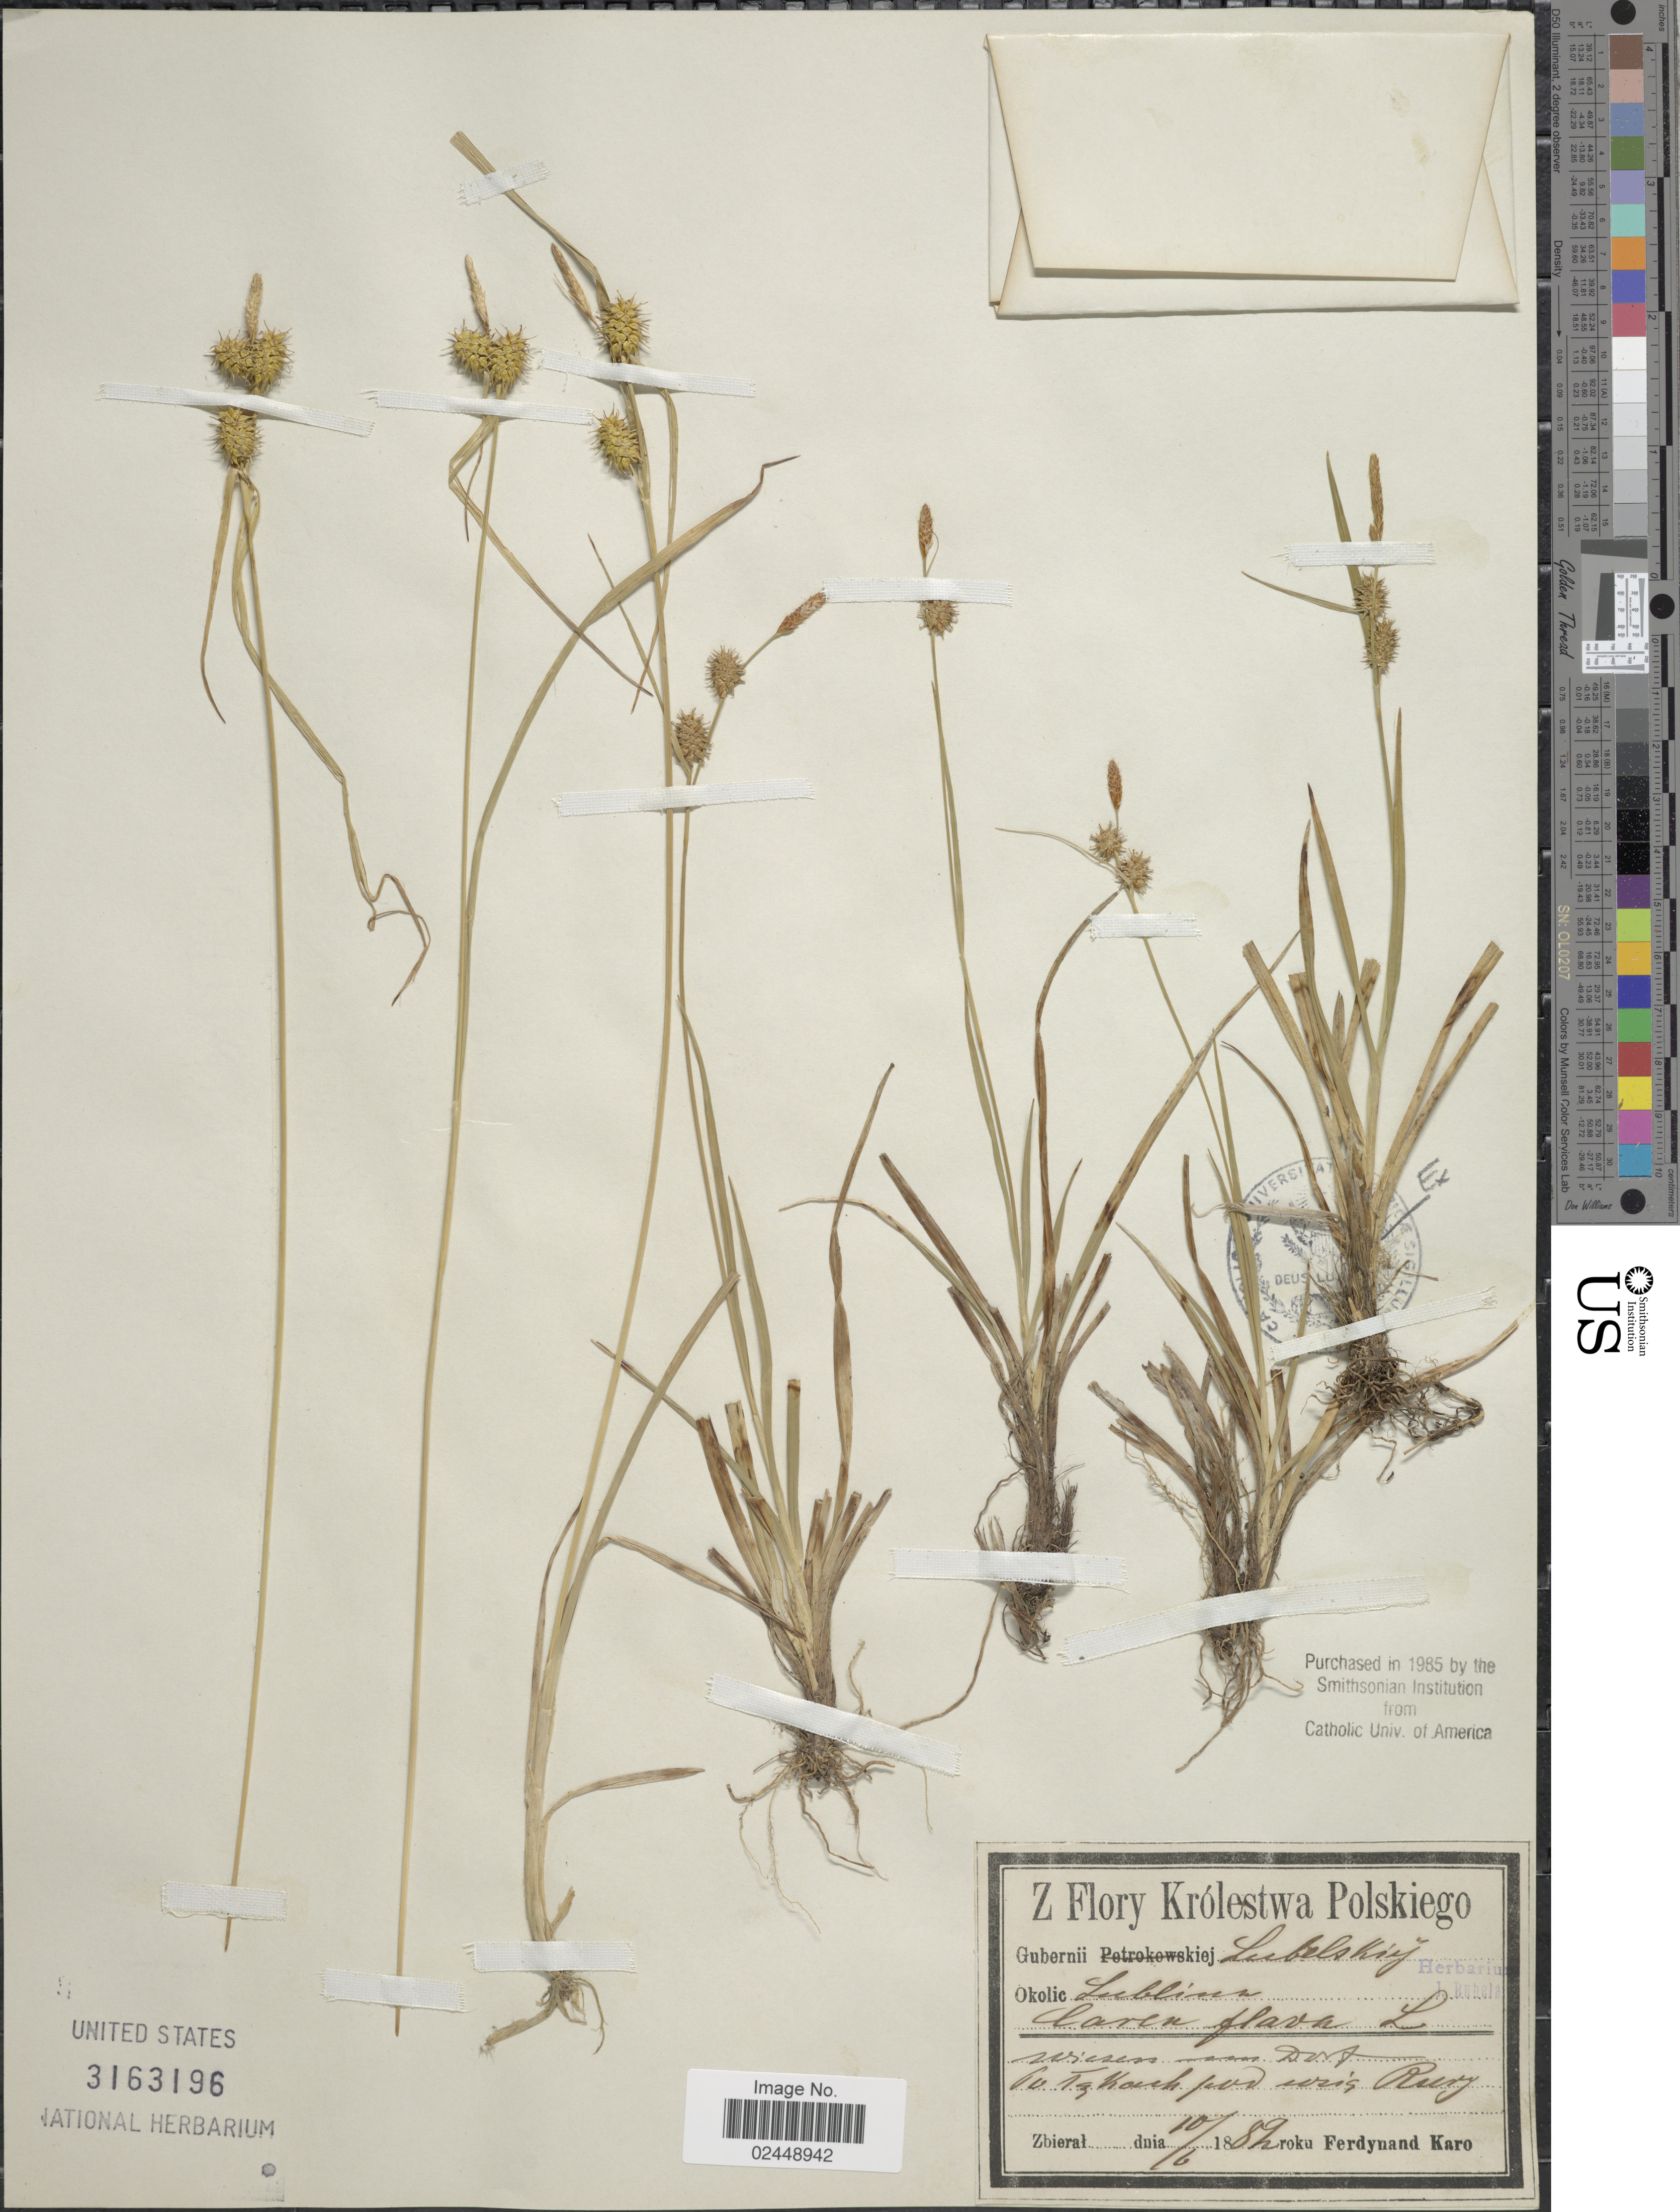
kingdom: Plantae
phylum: Tracheophyta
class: Liliopsida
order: Poales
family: Cyperaceae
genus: Carex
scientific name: Carex flava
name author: L.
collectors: F. Karo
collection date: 1889-06-10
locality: Krolestwa Polskiego, Lubelskij, rivieres Dort Po Tg, Kayg oir wezig Rury [interpreted]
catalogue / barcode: US 3163196